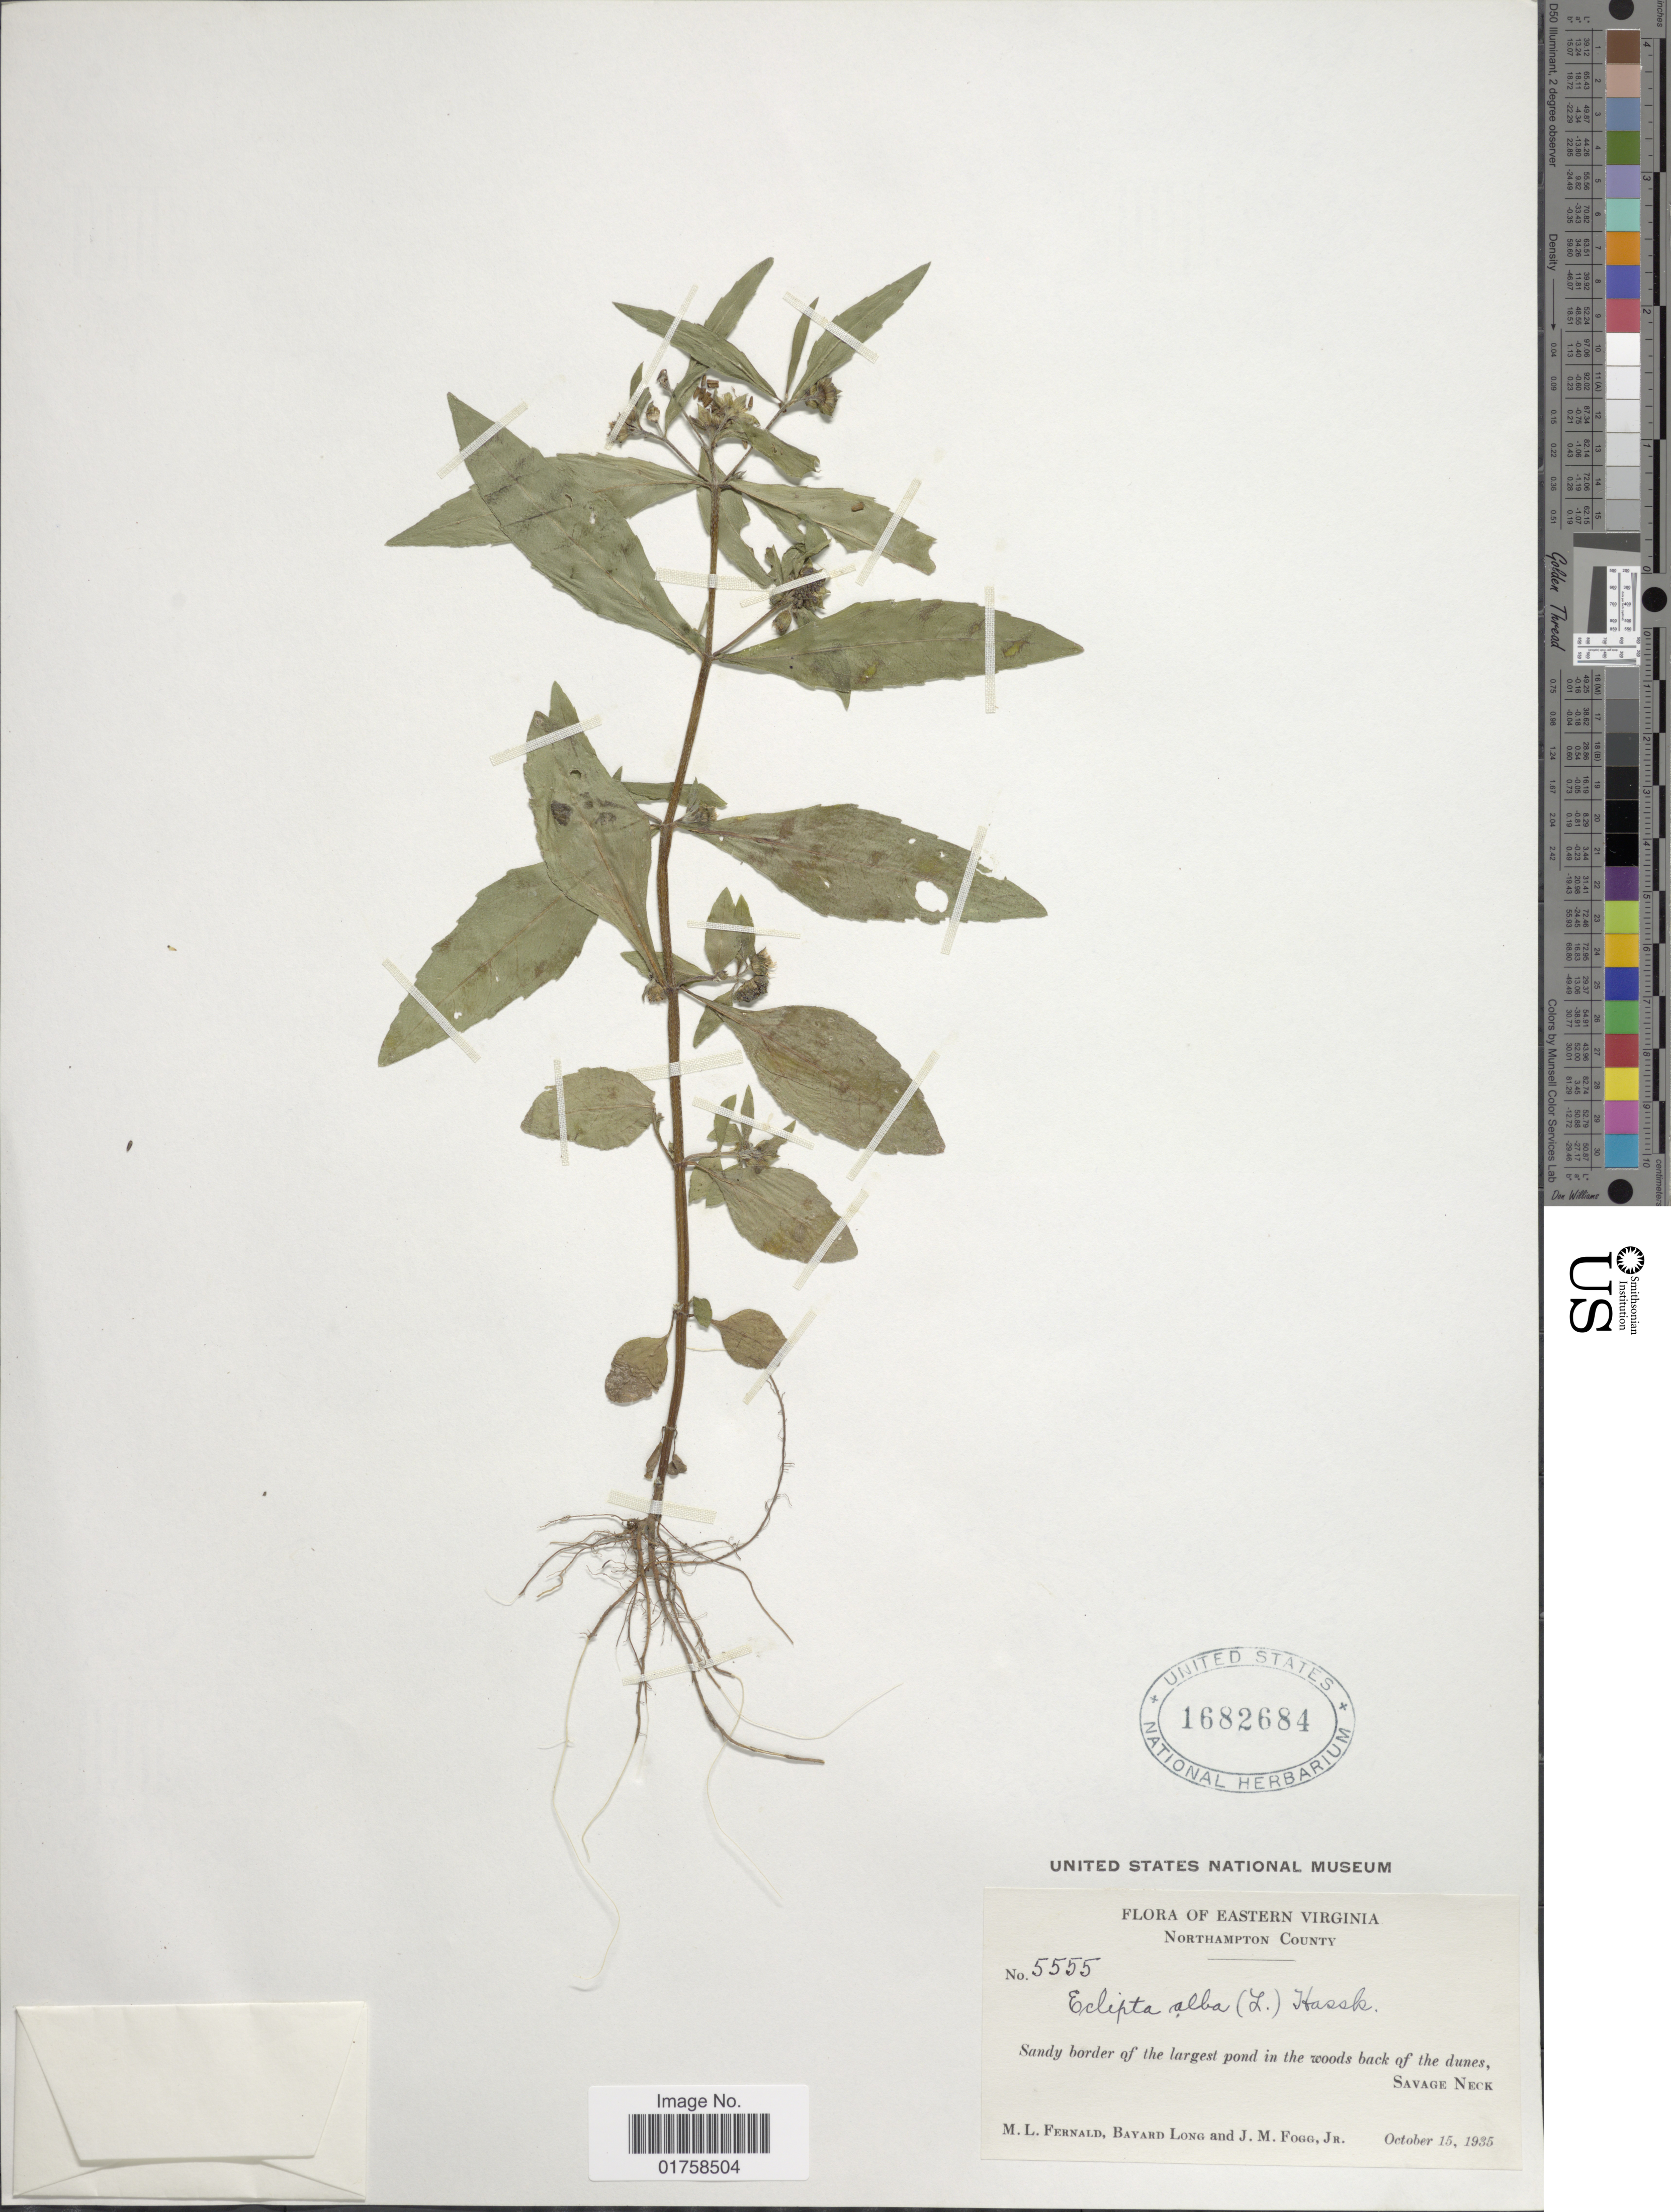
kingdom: Plantae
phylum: Tracheophyta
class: Magnoliopsida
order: Asterales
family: Asteraceae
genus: Eclipta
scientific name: Eclipta alba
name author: (L.) Hassk.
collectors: M. L. Fernald, B. Long & J. Fogg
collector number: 5555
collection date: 1935-10-15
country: United States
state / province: Virginia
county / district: Northampton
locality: Eastern Virginia, Sandy border of the larest pond in the woods back of the dunes, Savage Neck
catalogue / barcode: US 1682684